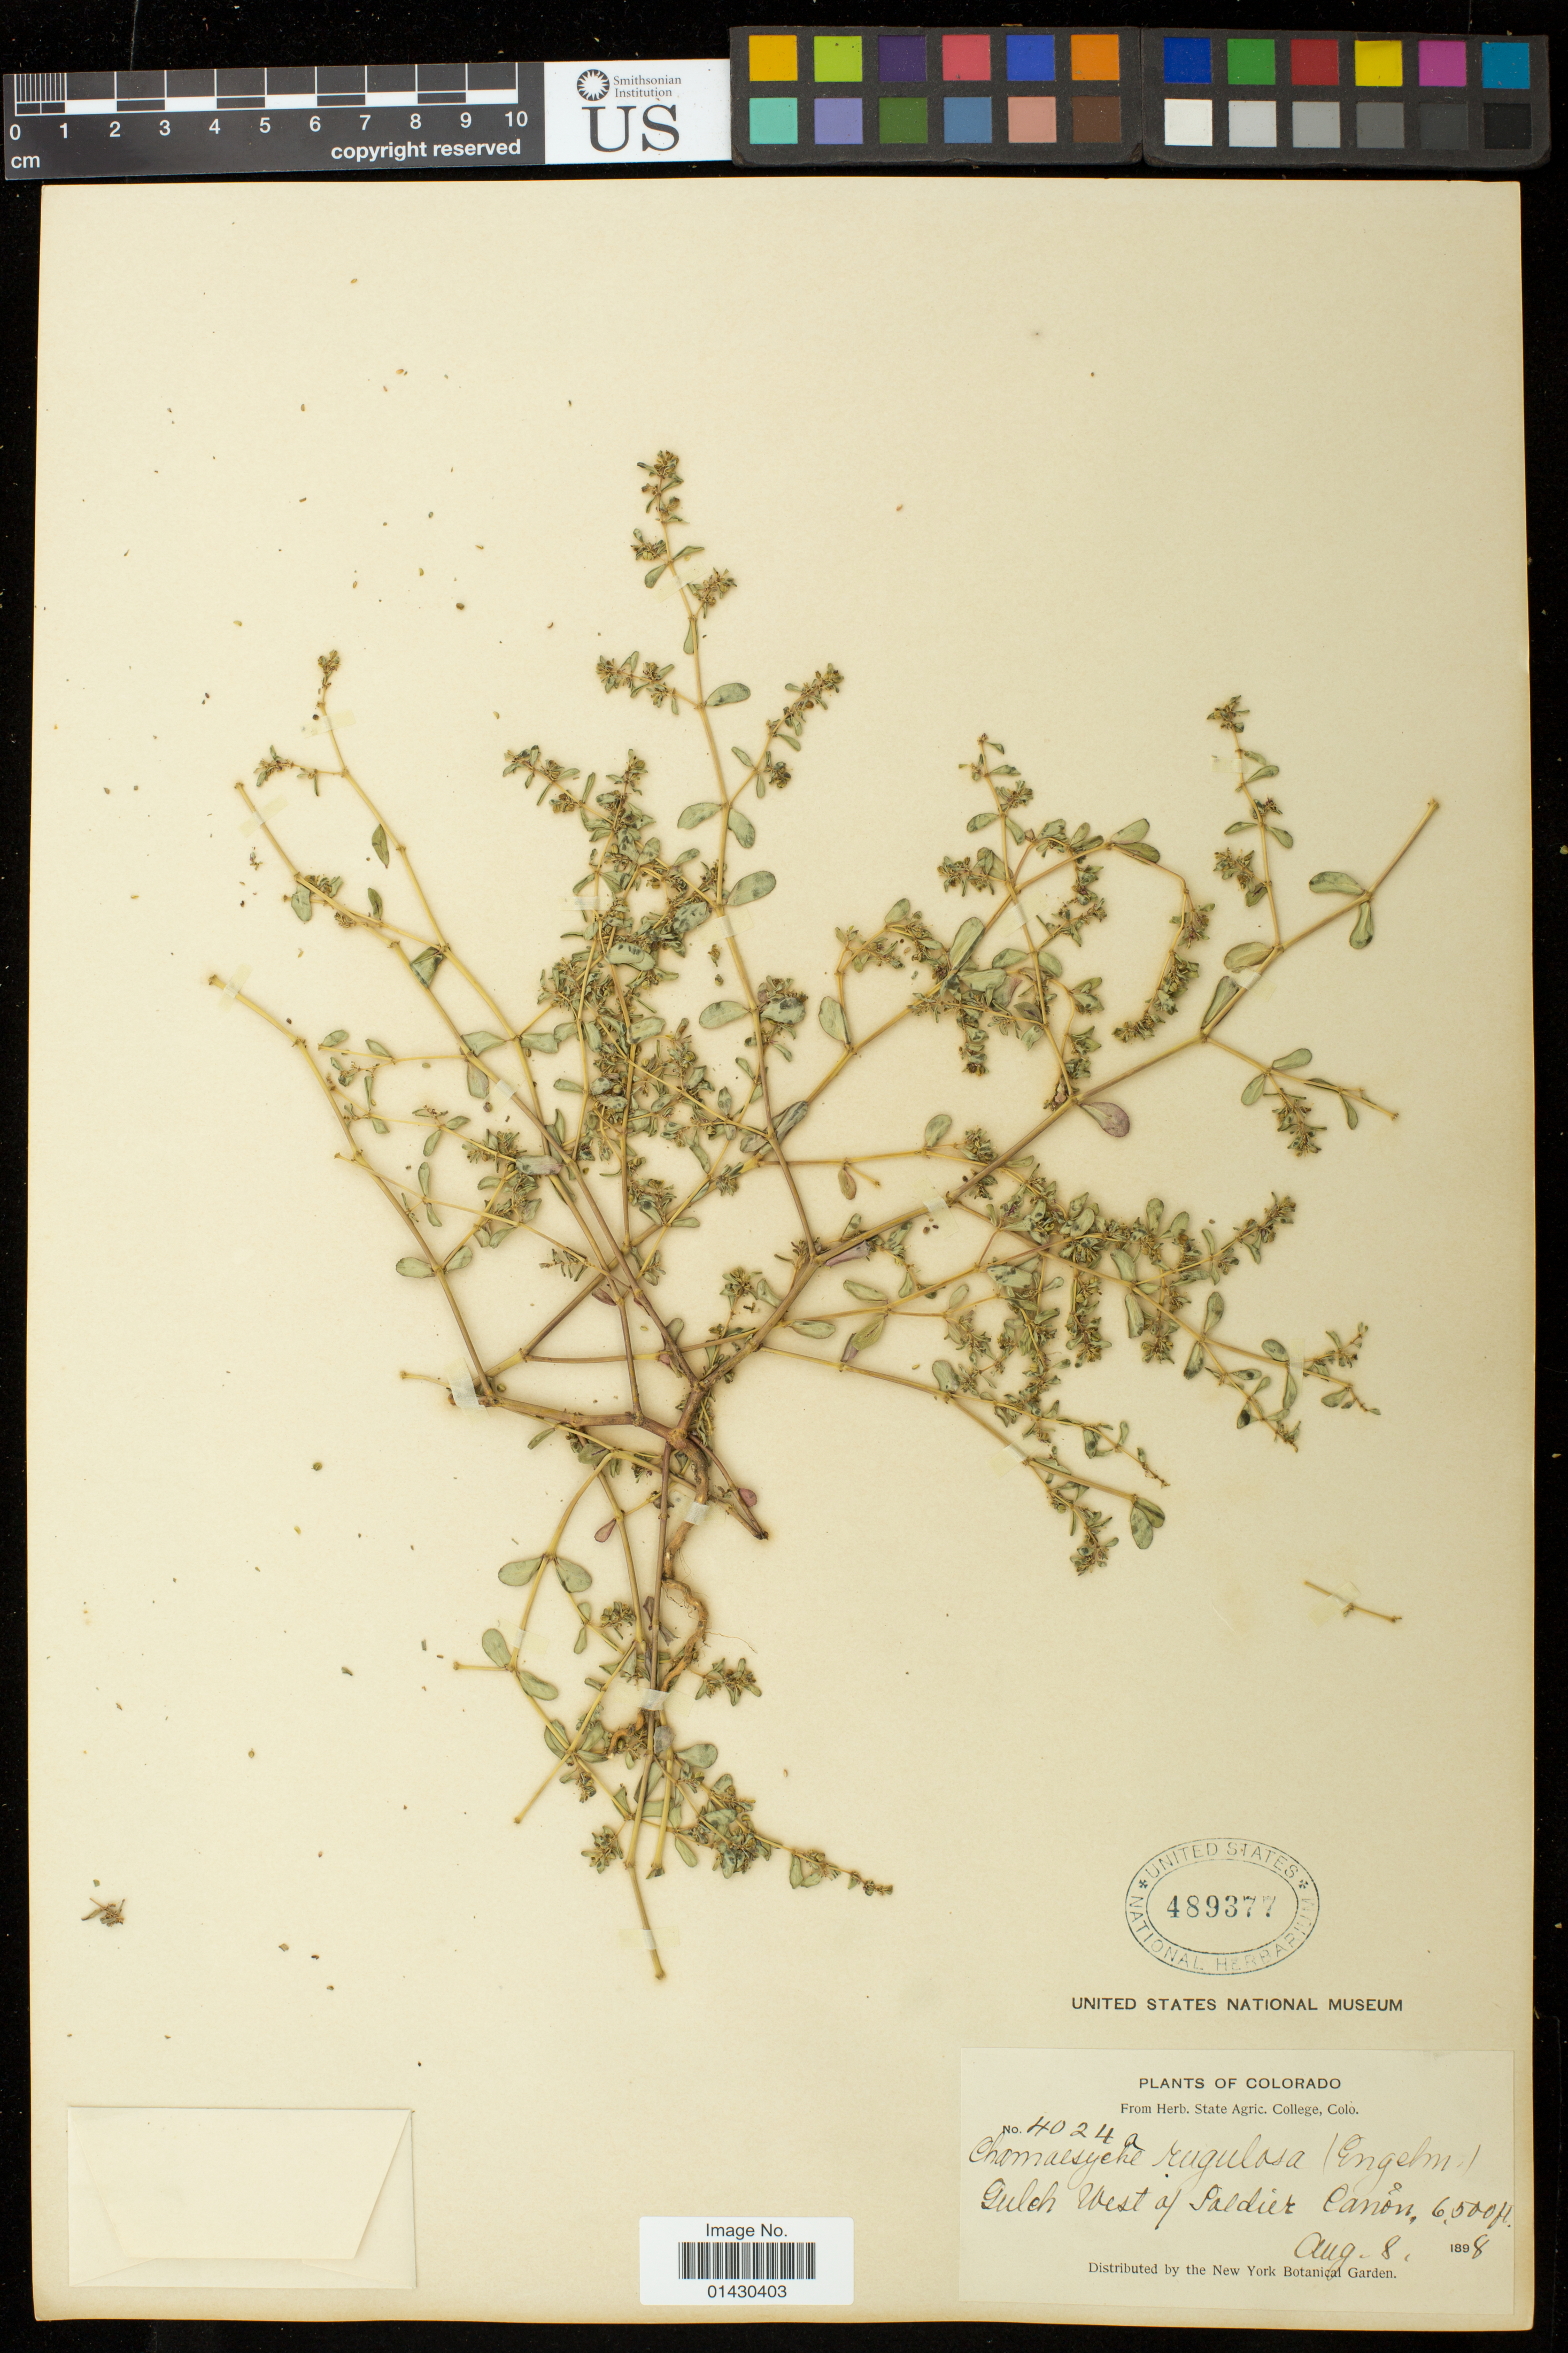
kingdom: Plantae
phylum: Tracheophyta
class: Magnoliopsida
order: Malpighiales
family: Euphorbiaceae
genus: Euphorbia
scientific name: Euphorbia serpillifolia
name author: Pers.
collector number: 4024a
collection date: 1898-08-08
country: United States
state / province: Colorado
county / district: Larimer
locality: Gulch west of Saldier Canon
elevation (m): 1981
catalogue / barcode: US 489377